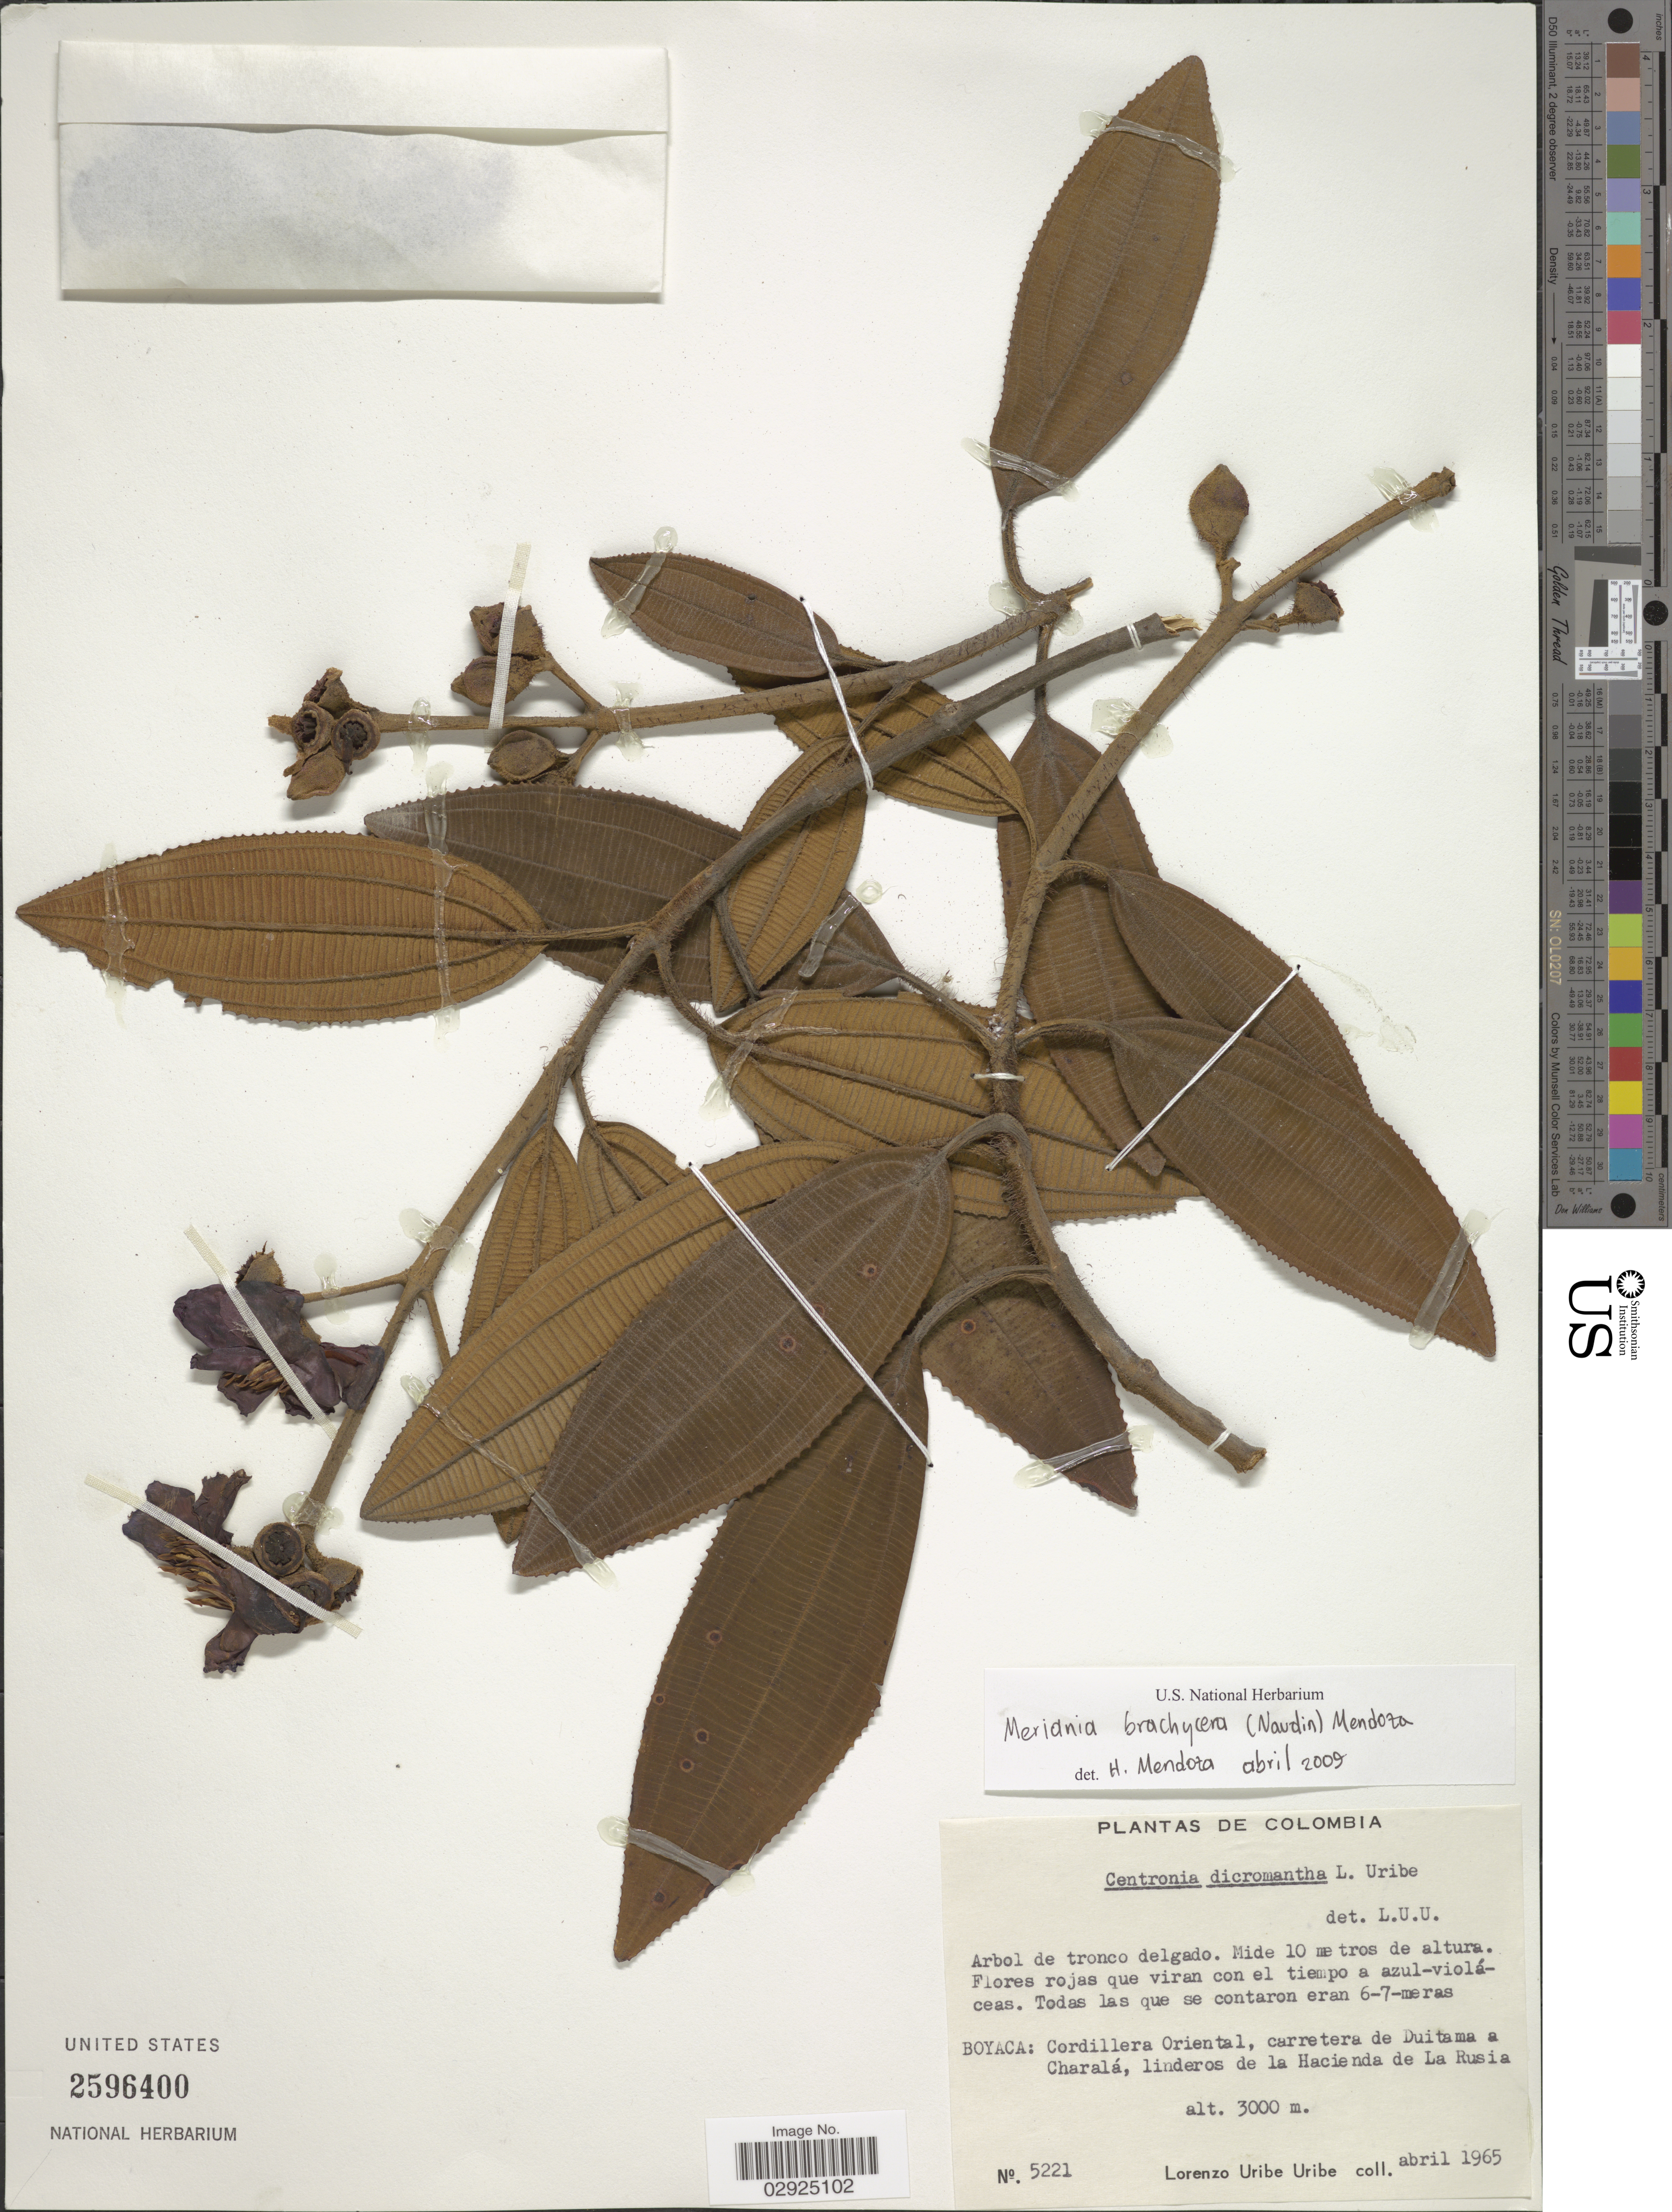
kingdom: Plantae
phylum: Tracheophyta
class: Magnoliopsida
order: Myrtales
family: Melastomataceae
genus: Meriania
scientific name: Meriania brachycera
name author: (Naudin) Humberto Mend. & Fern. Alonso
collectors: L. Uribe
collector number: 5221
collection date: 1965-04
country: Colombia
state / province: Boyacá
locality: Cordillera Oriental, carretera de Duitama a Charalá, linderos de la Hacienda de La Rusia.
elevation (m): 3000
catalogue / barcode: US 2596400